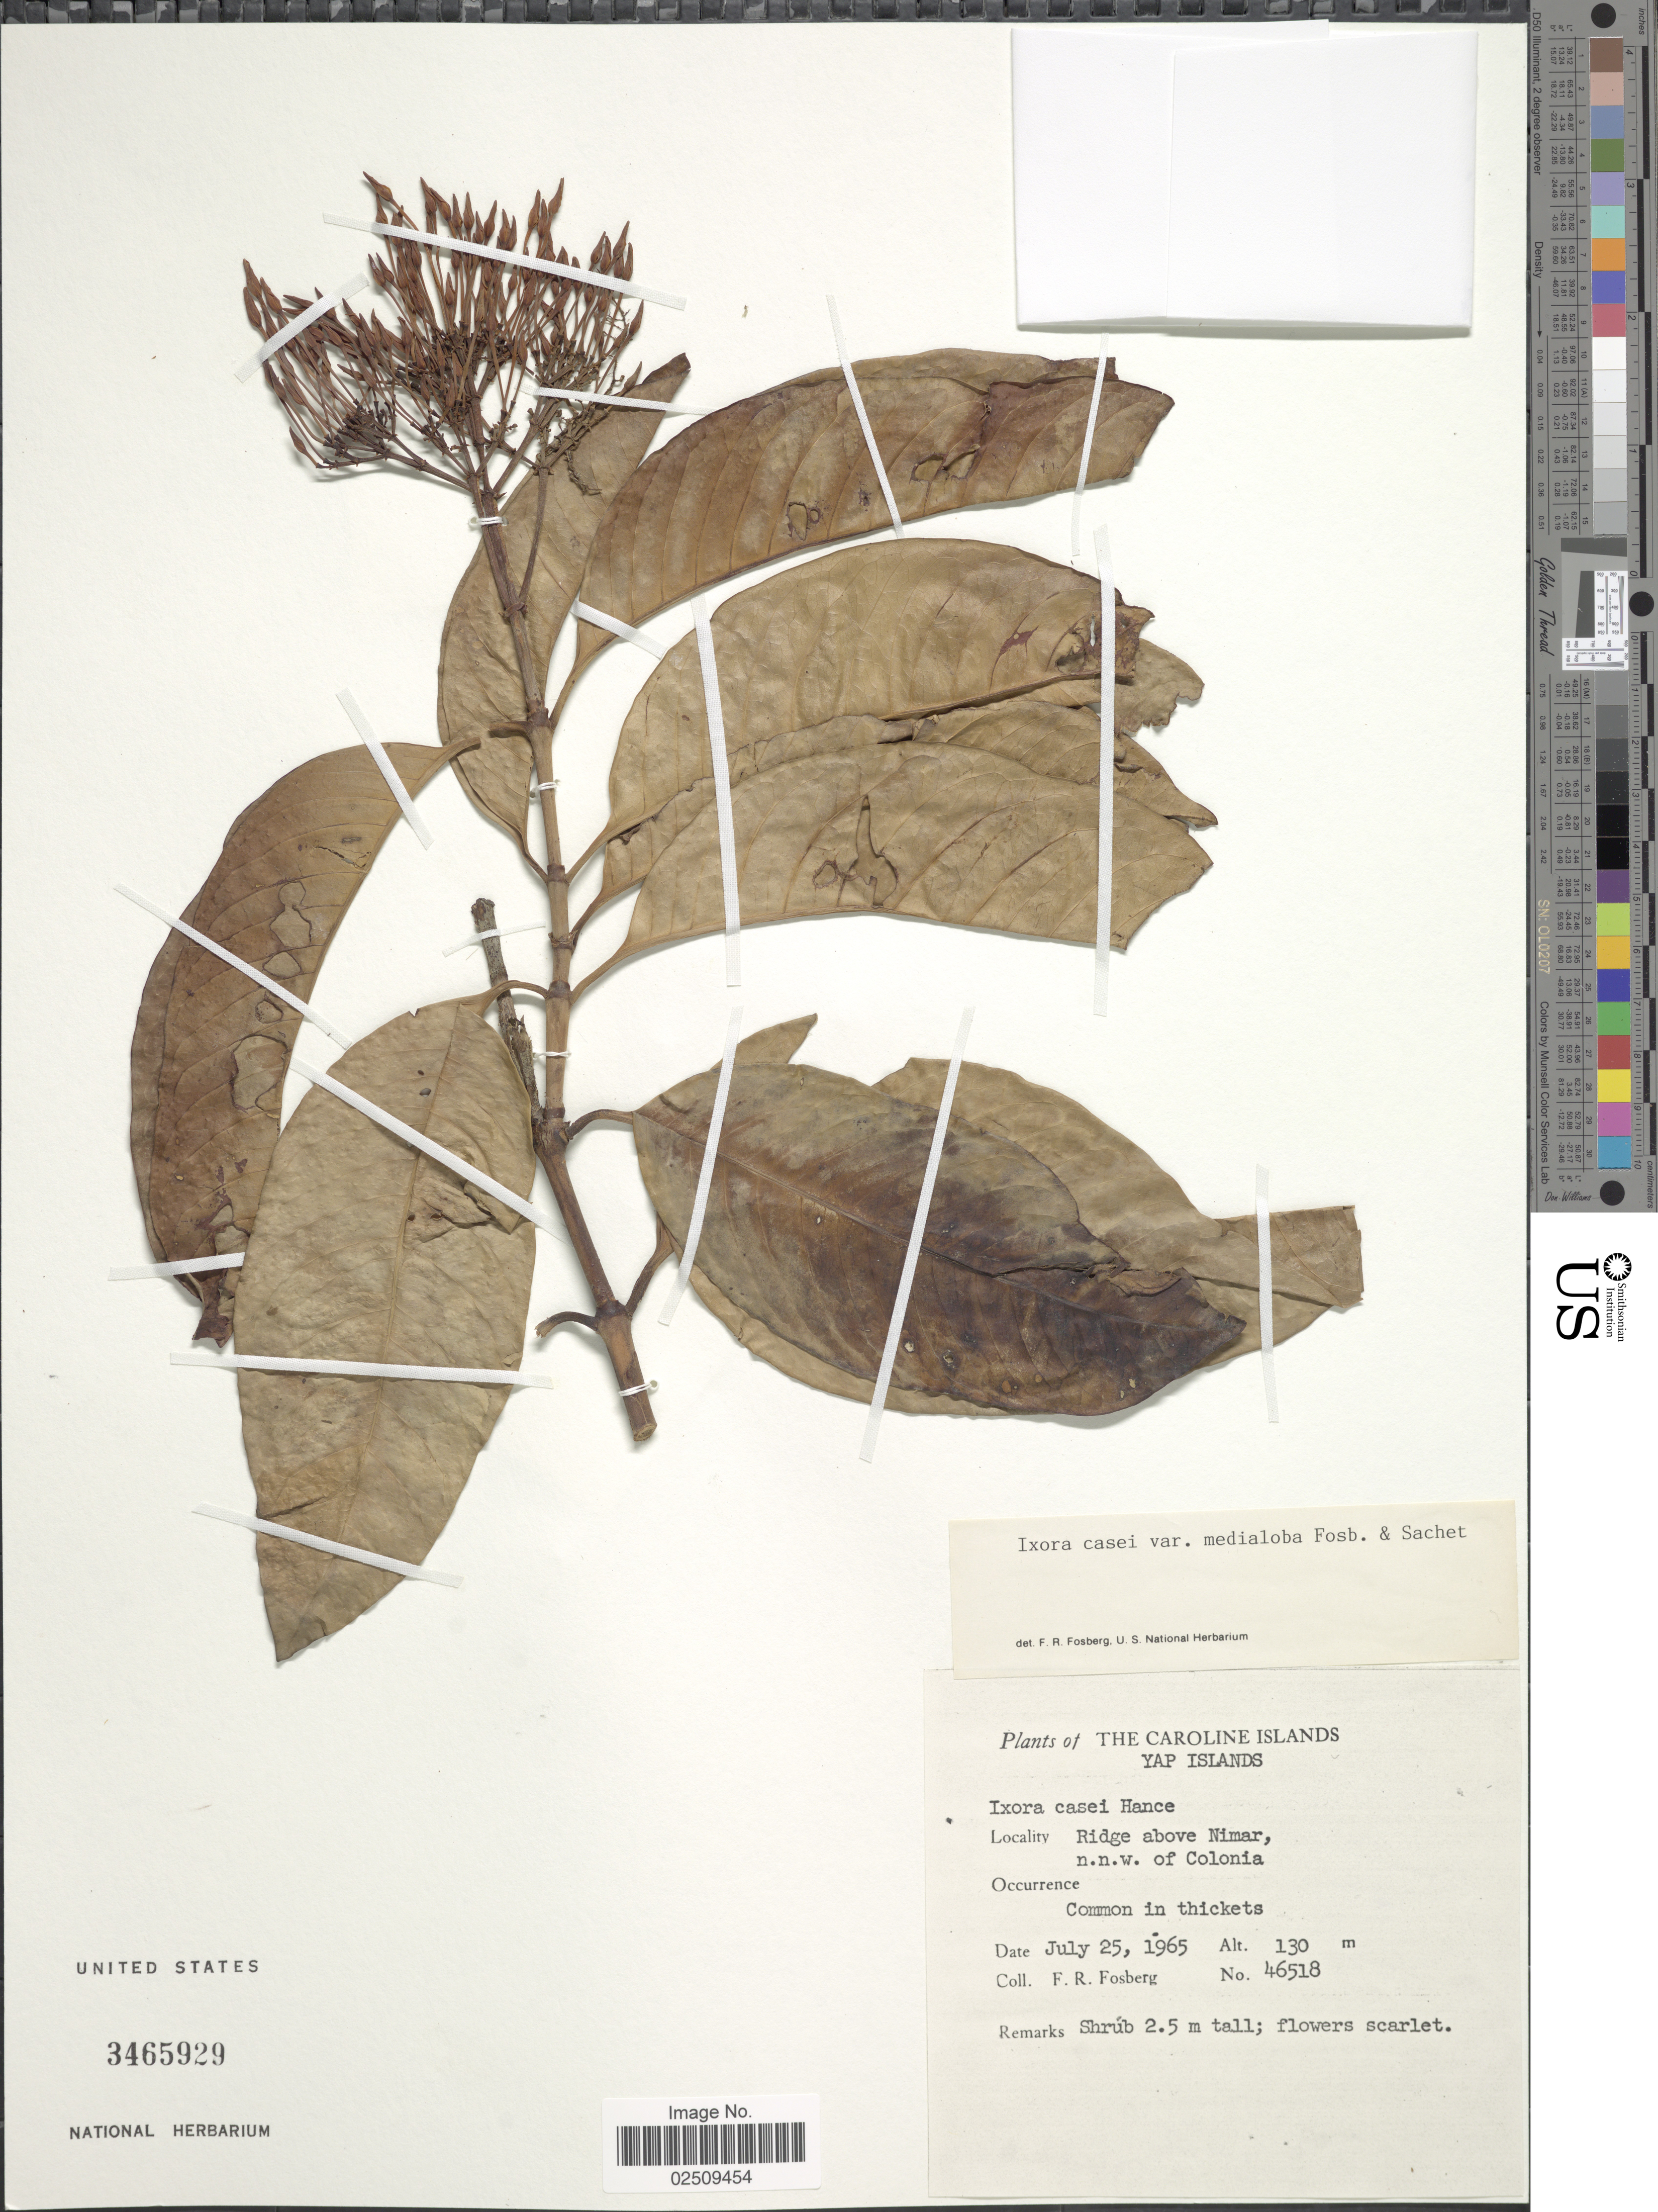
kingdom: Plantae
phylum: Tracheophyta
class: Magnoliopsida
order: Gentianales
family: Rubiaceae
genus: Ixora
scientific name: Ixora casei var. medialoba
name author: Fosberg & Sachet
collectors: F. R. Fosberg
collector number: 46518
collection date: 1965-07-25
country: Micronesia, Federated States of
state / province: Yap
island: Yap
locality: The Caroline Island, Yap Islands, Ridge above Nimar, n.n.w. of Colonia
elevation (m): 130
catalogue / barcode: US 3465929